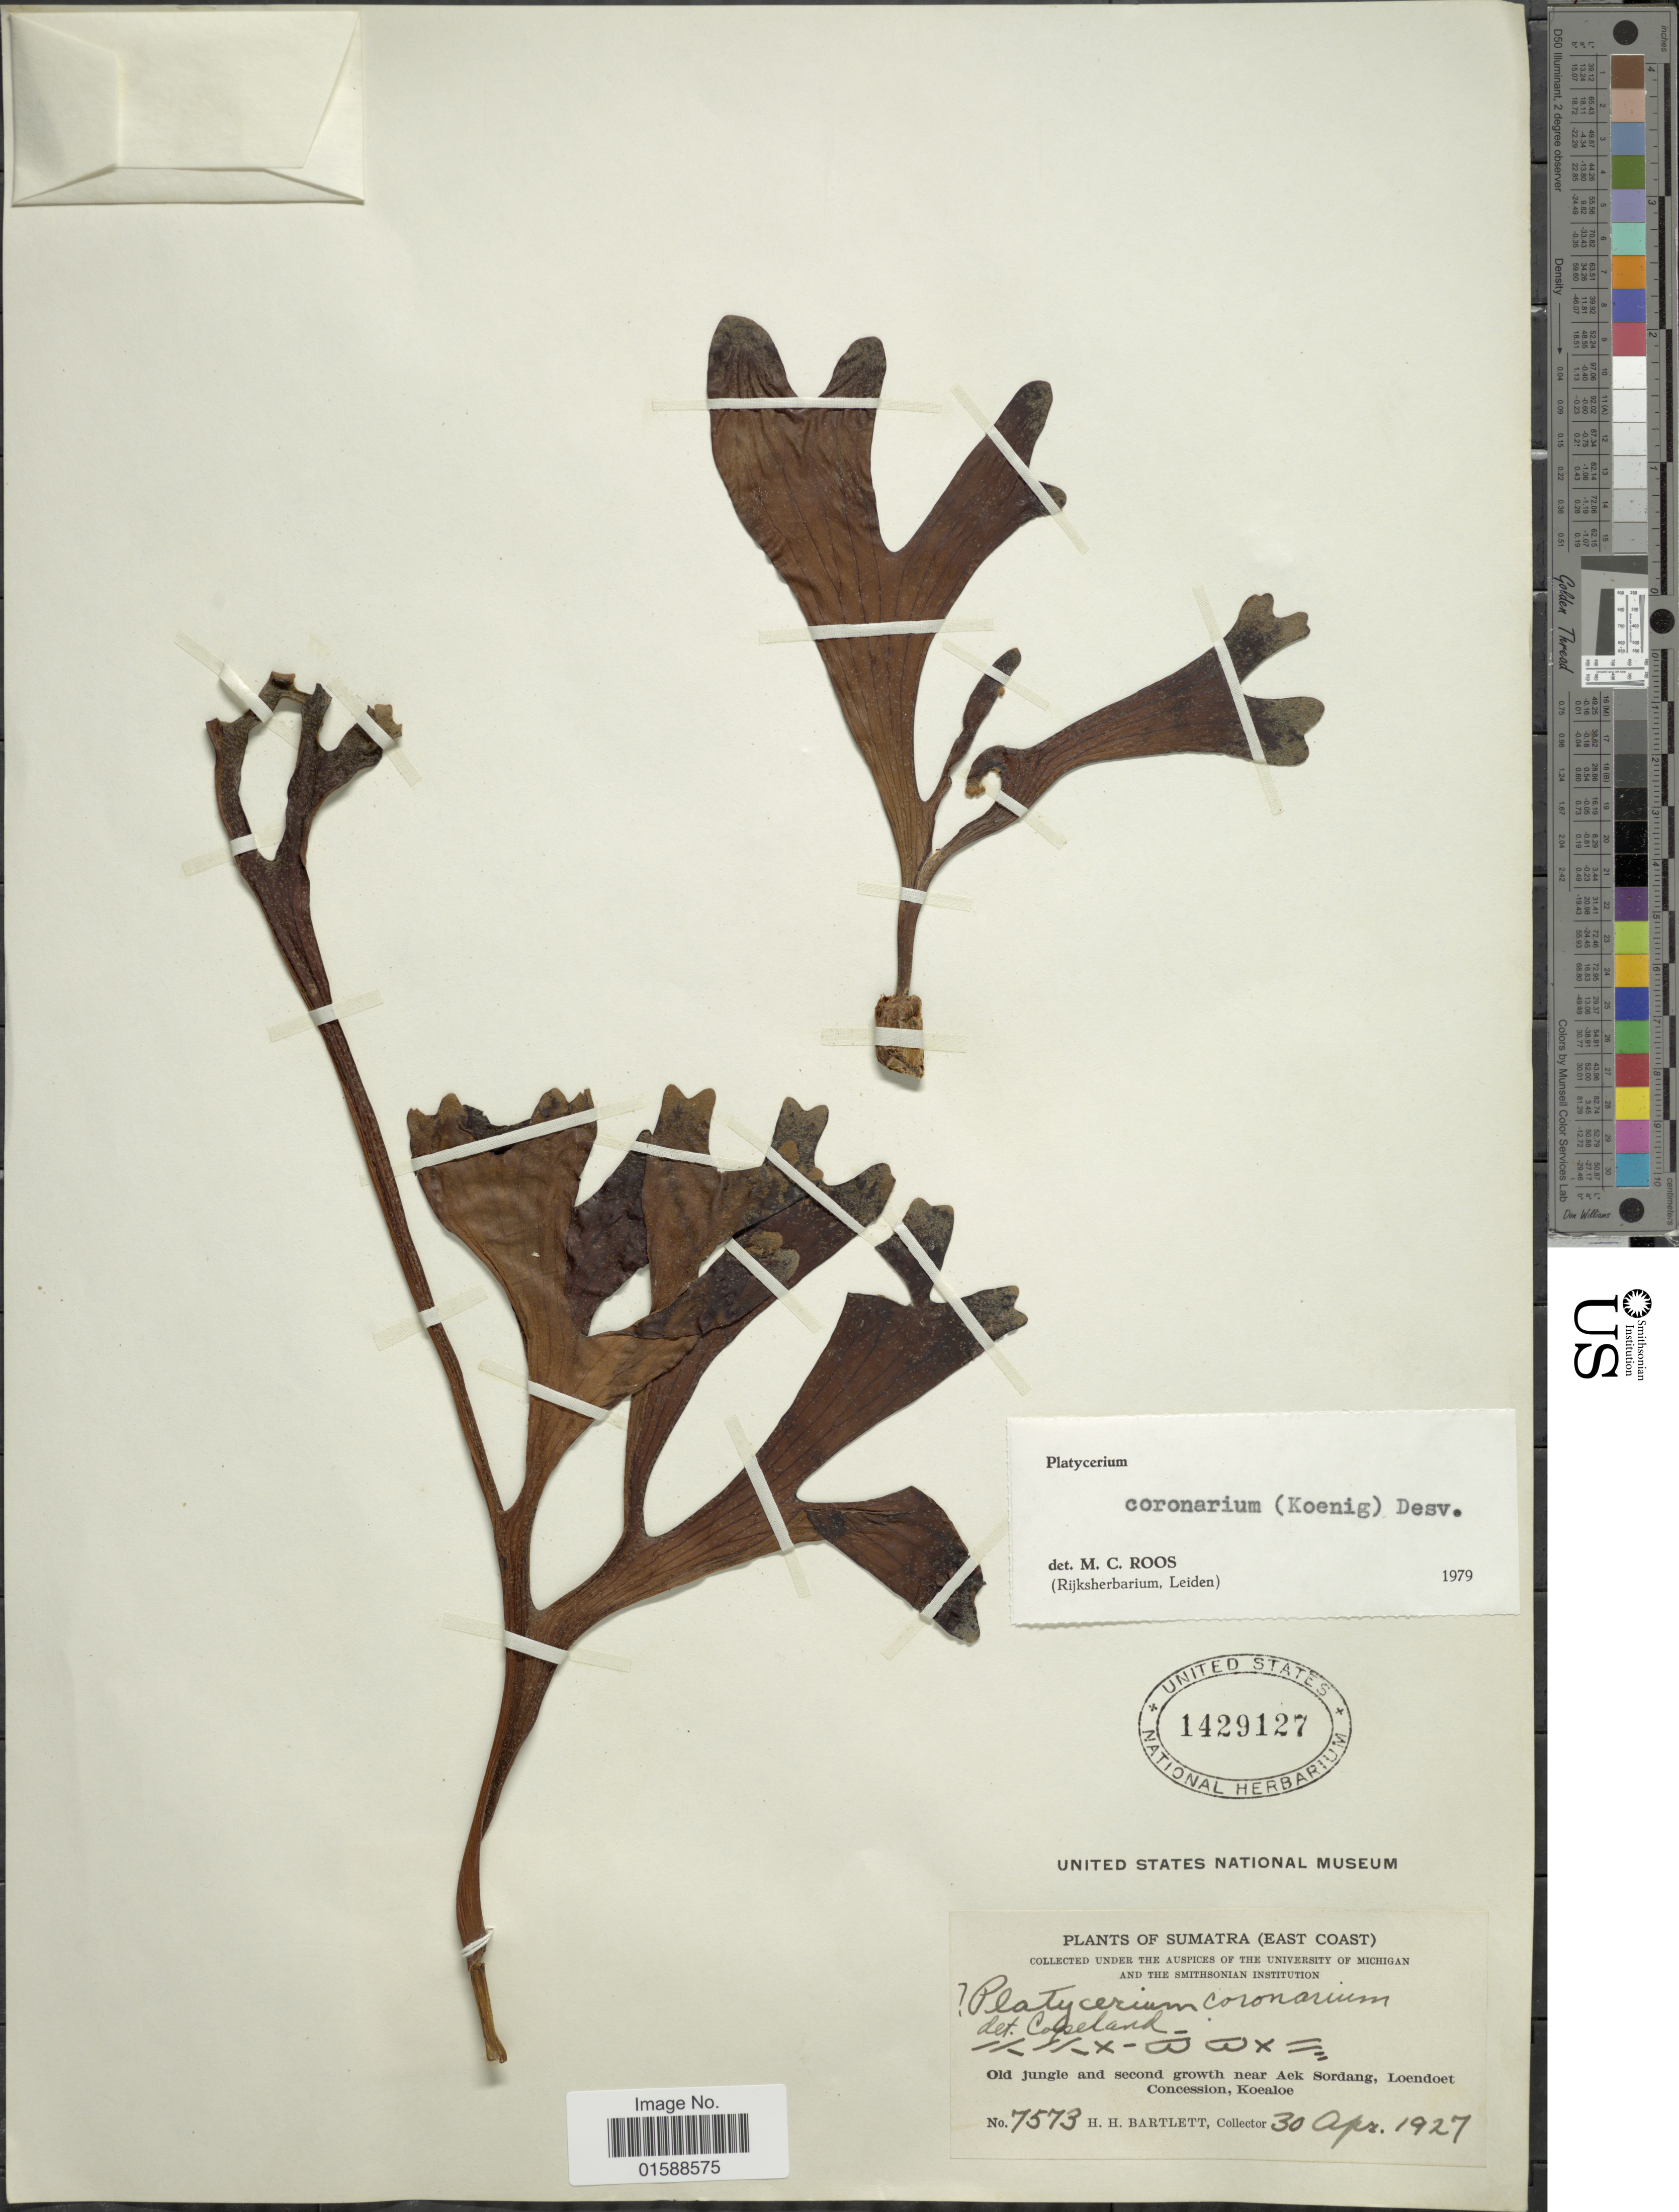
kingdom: Plantae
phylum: Tracheophyta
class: Polypodiopsida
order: Polypodiales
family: Polypodiaceae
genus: Platycerium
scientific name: Platycerium coronarium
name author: (K.D. Koenig ex O.F. Müll.) Desv.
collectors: H. H. Bartlett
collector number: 7573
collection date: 1927-04-30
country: Indonesia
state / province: Sumatra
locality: Sumatra (East Coast). Old jungle and second growth near Aek Sordang, Loendoet Concession, Koealoe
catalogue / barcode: US 1429127